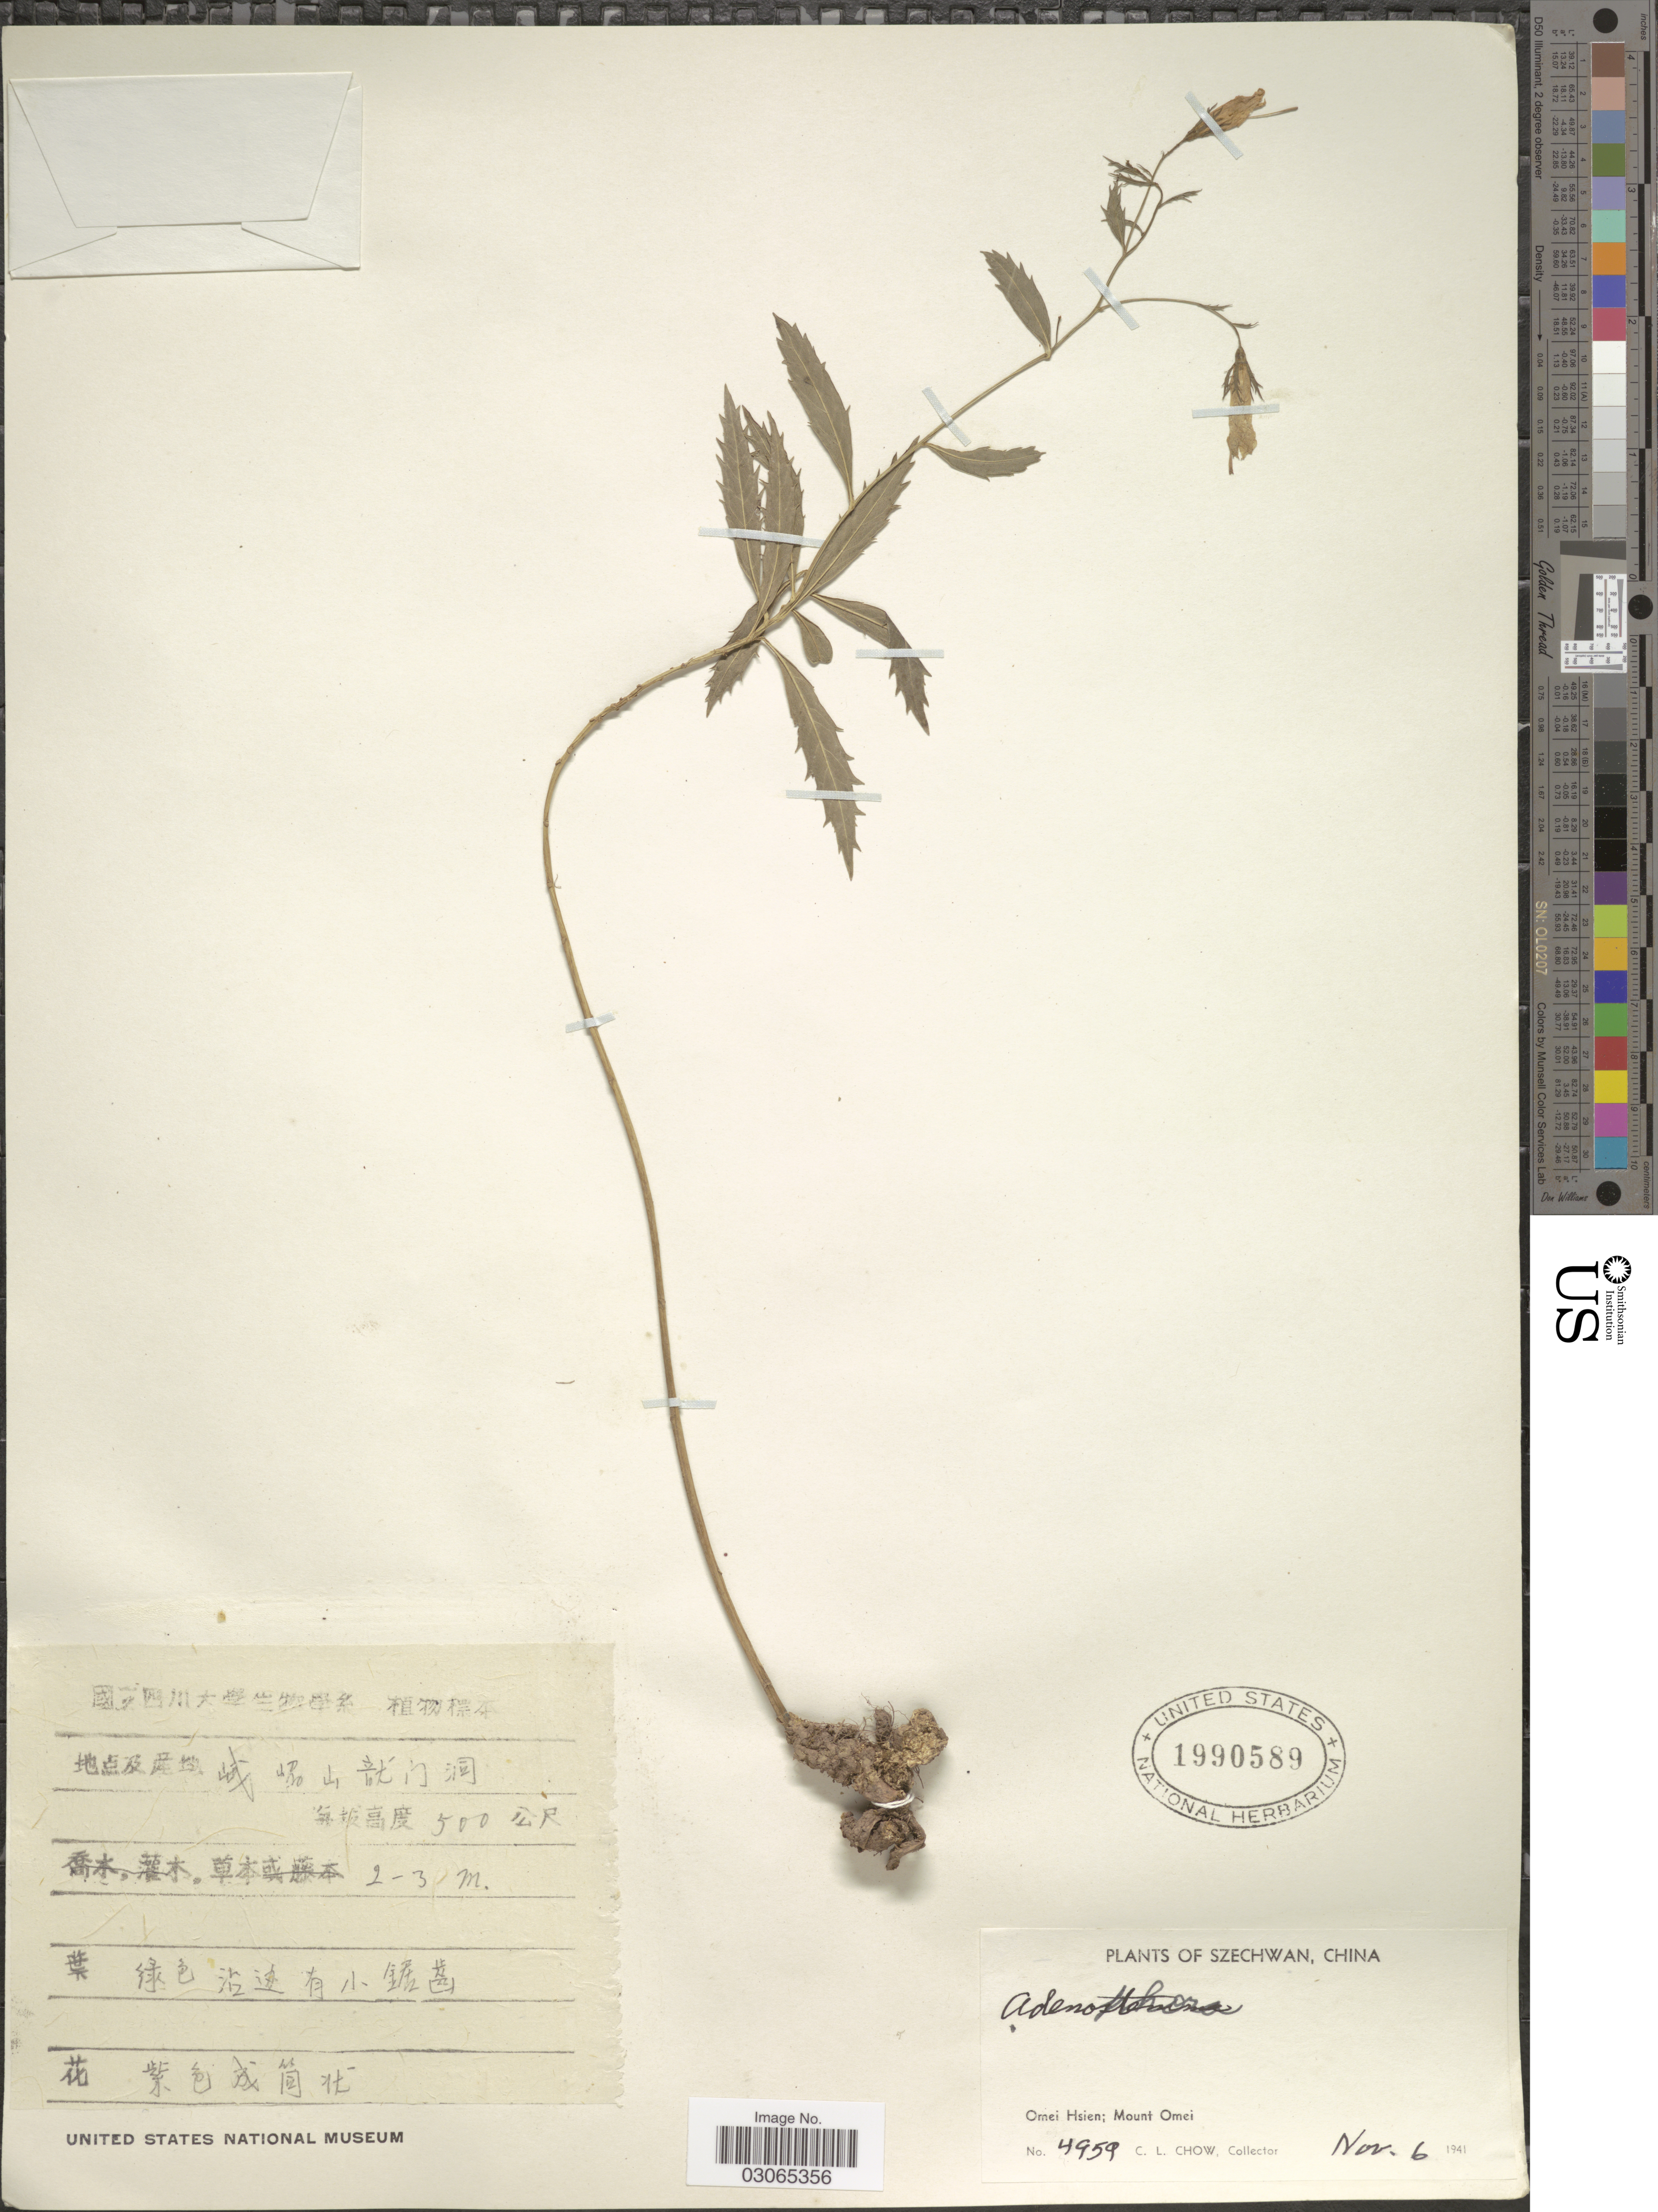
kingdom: Plantae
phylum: Tracheophyta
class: Magnoliopsida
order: Asterales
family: Campanulaceae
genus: Adenophora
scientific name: Adenophora sp.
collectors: C. Chow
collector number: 4959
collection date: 1941-11-06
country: China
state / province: Sichuan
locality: Szechwan. Omei Hsien; Mount Omei.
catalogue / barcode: US 1990589